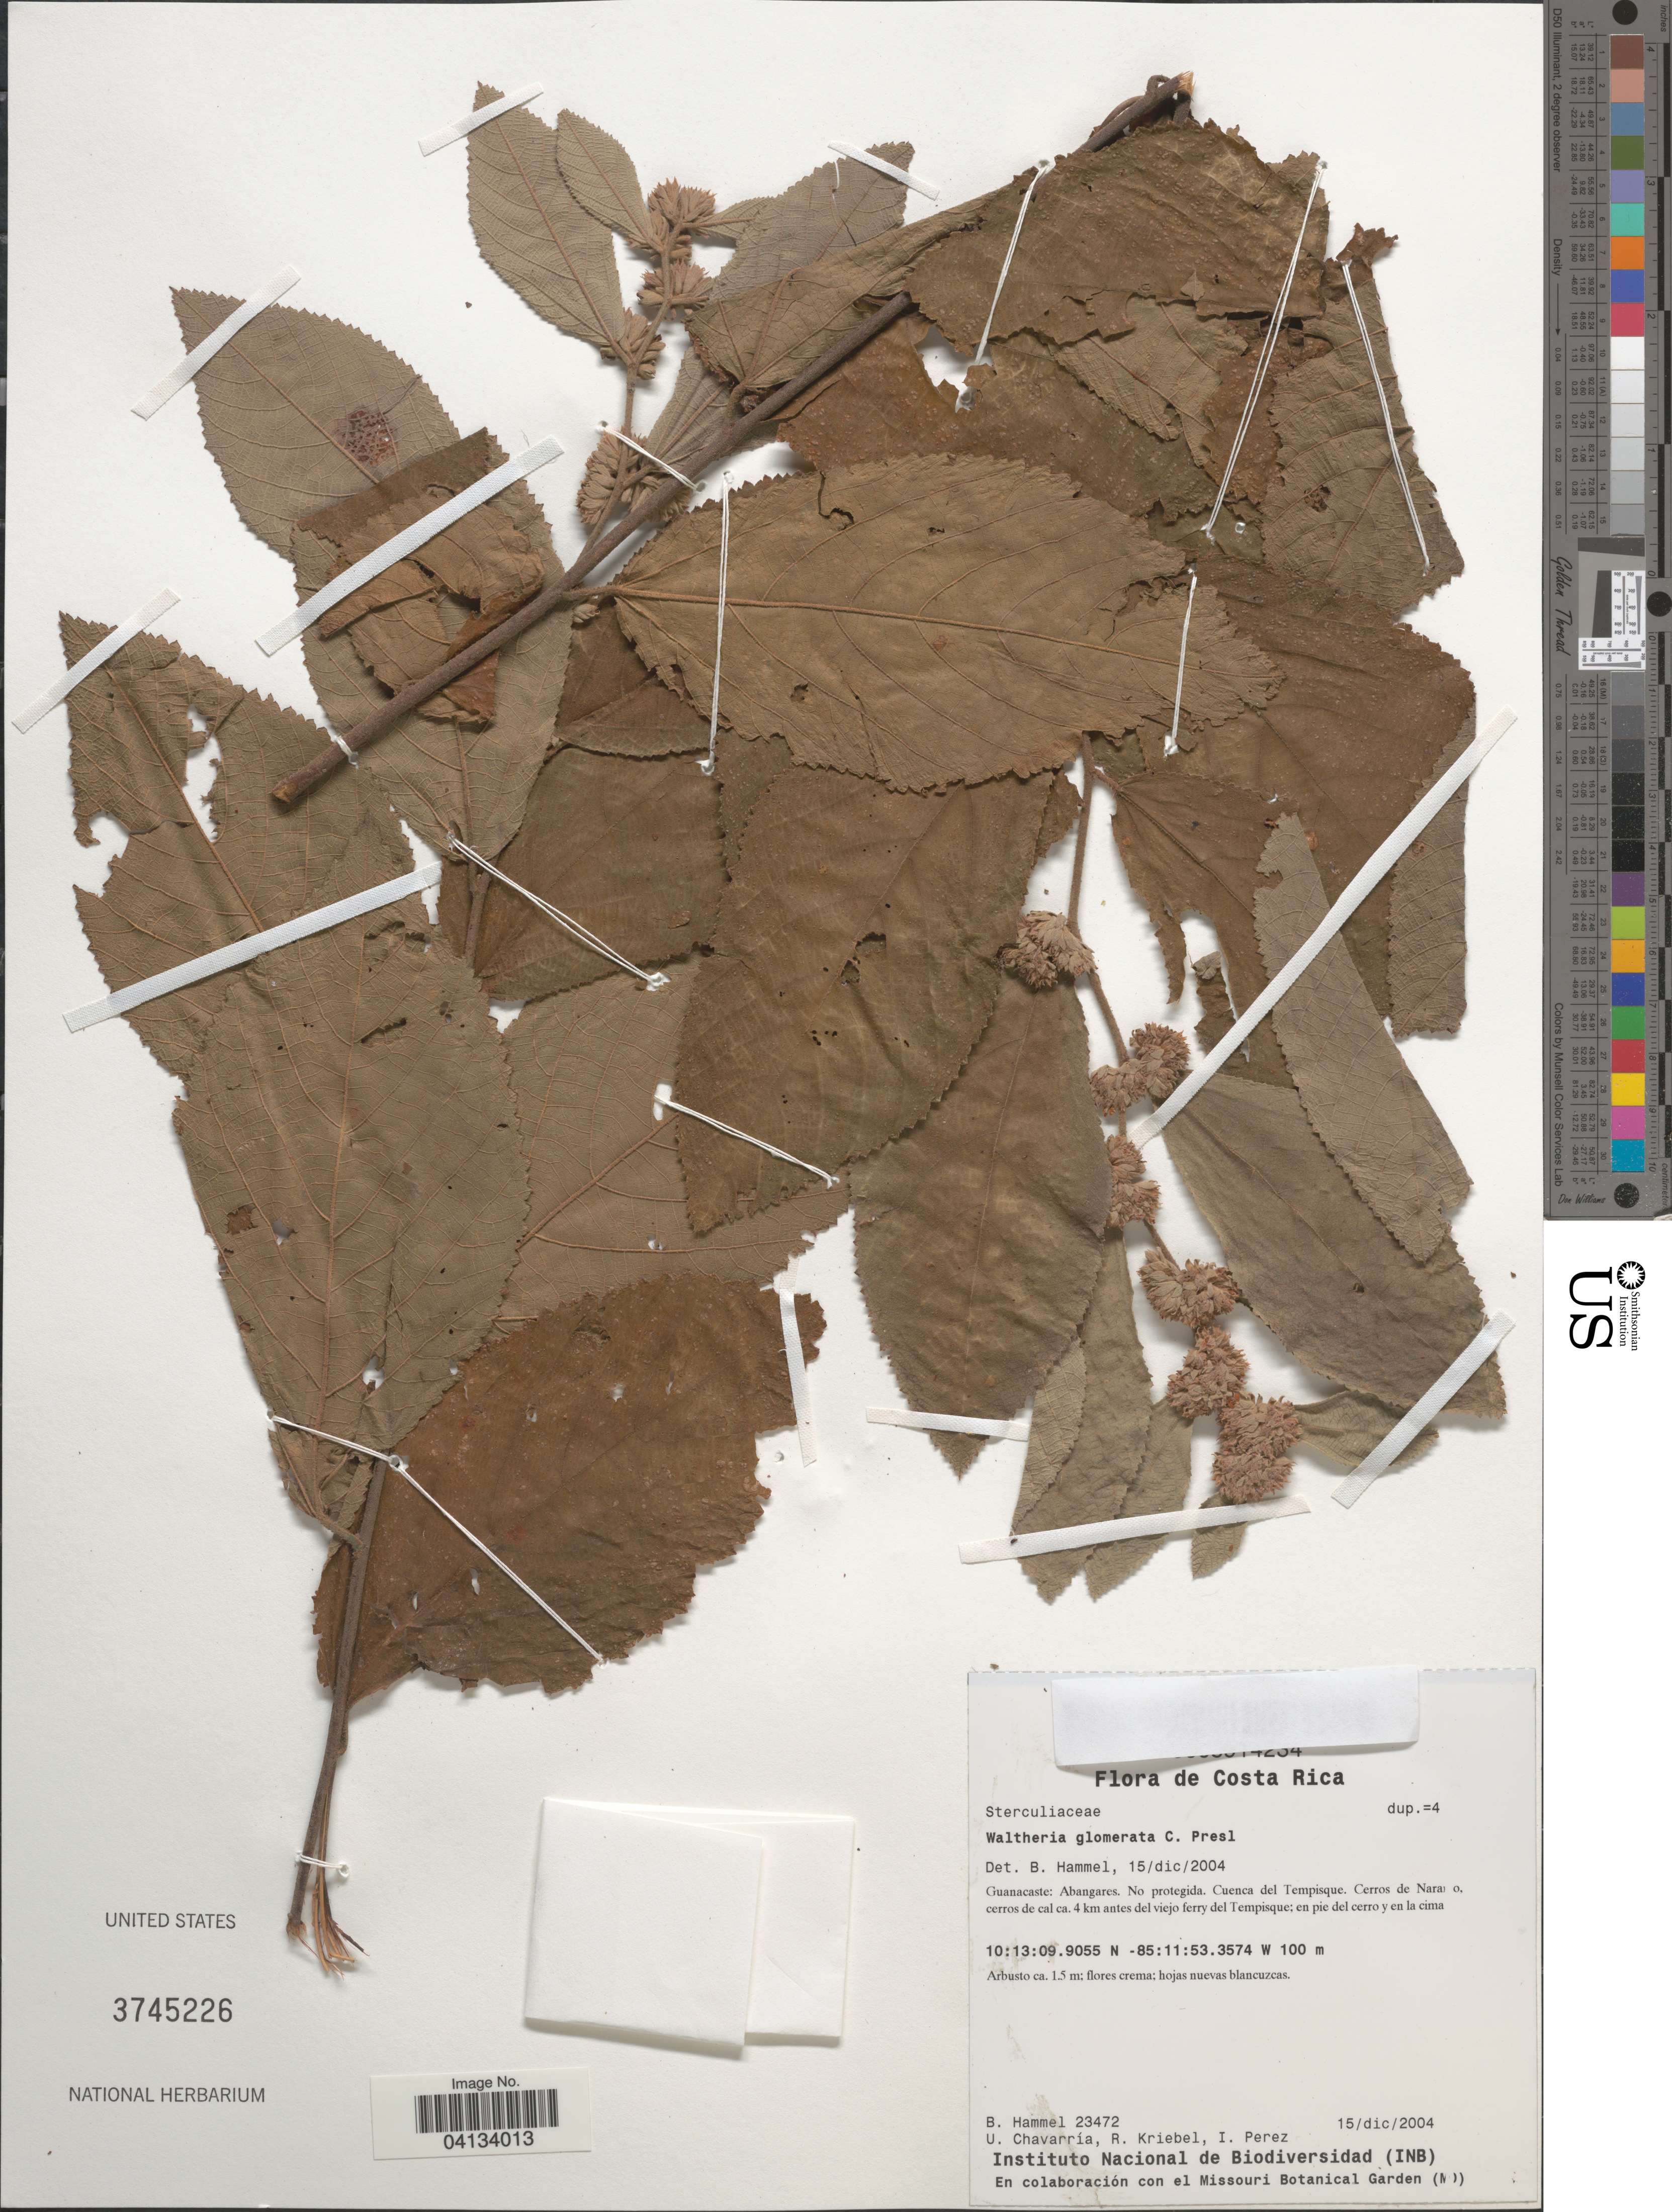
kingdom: Plantae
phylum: Tracheophyta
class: Magnoliopsida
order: Malvales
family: Malvaceae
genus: Waltheria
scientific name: Waltheria glomerata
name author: C. Presl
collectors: B. Hammel, U. Chavarría, R. Kriebel & I. Pérez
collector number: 23472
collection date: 2004-12-15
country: Costa Rica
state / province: Guanacaste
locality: Abangares. Cuenca del Tempisque. Cerros de Naranjo, cerros de cal ca. 4 km antes del viejo ferry del Tempisque.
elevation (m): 100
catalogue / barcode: US 3745226